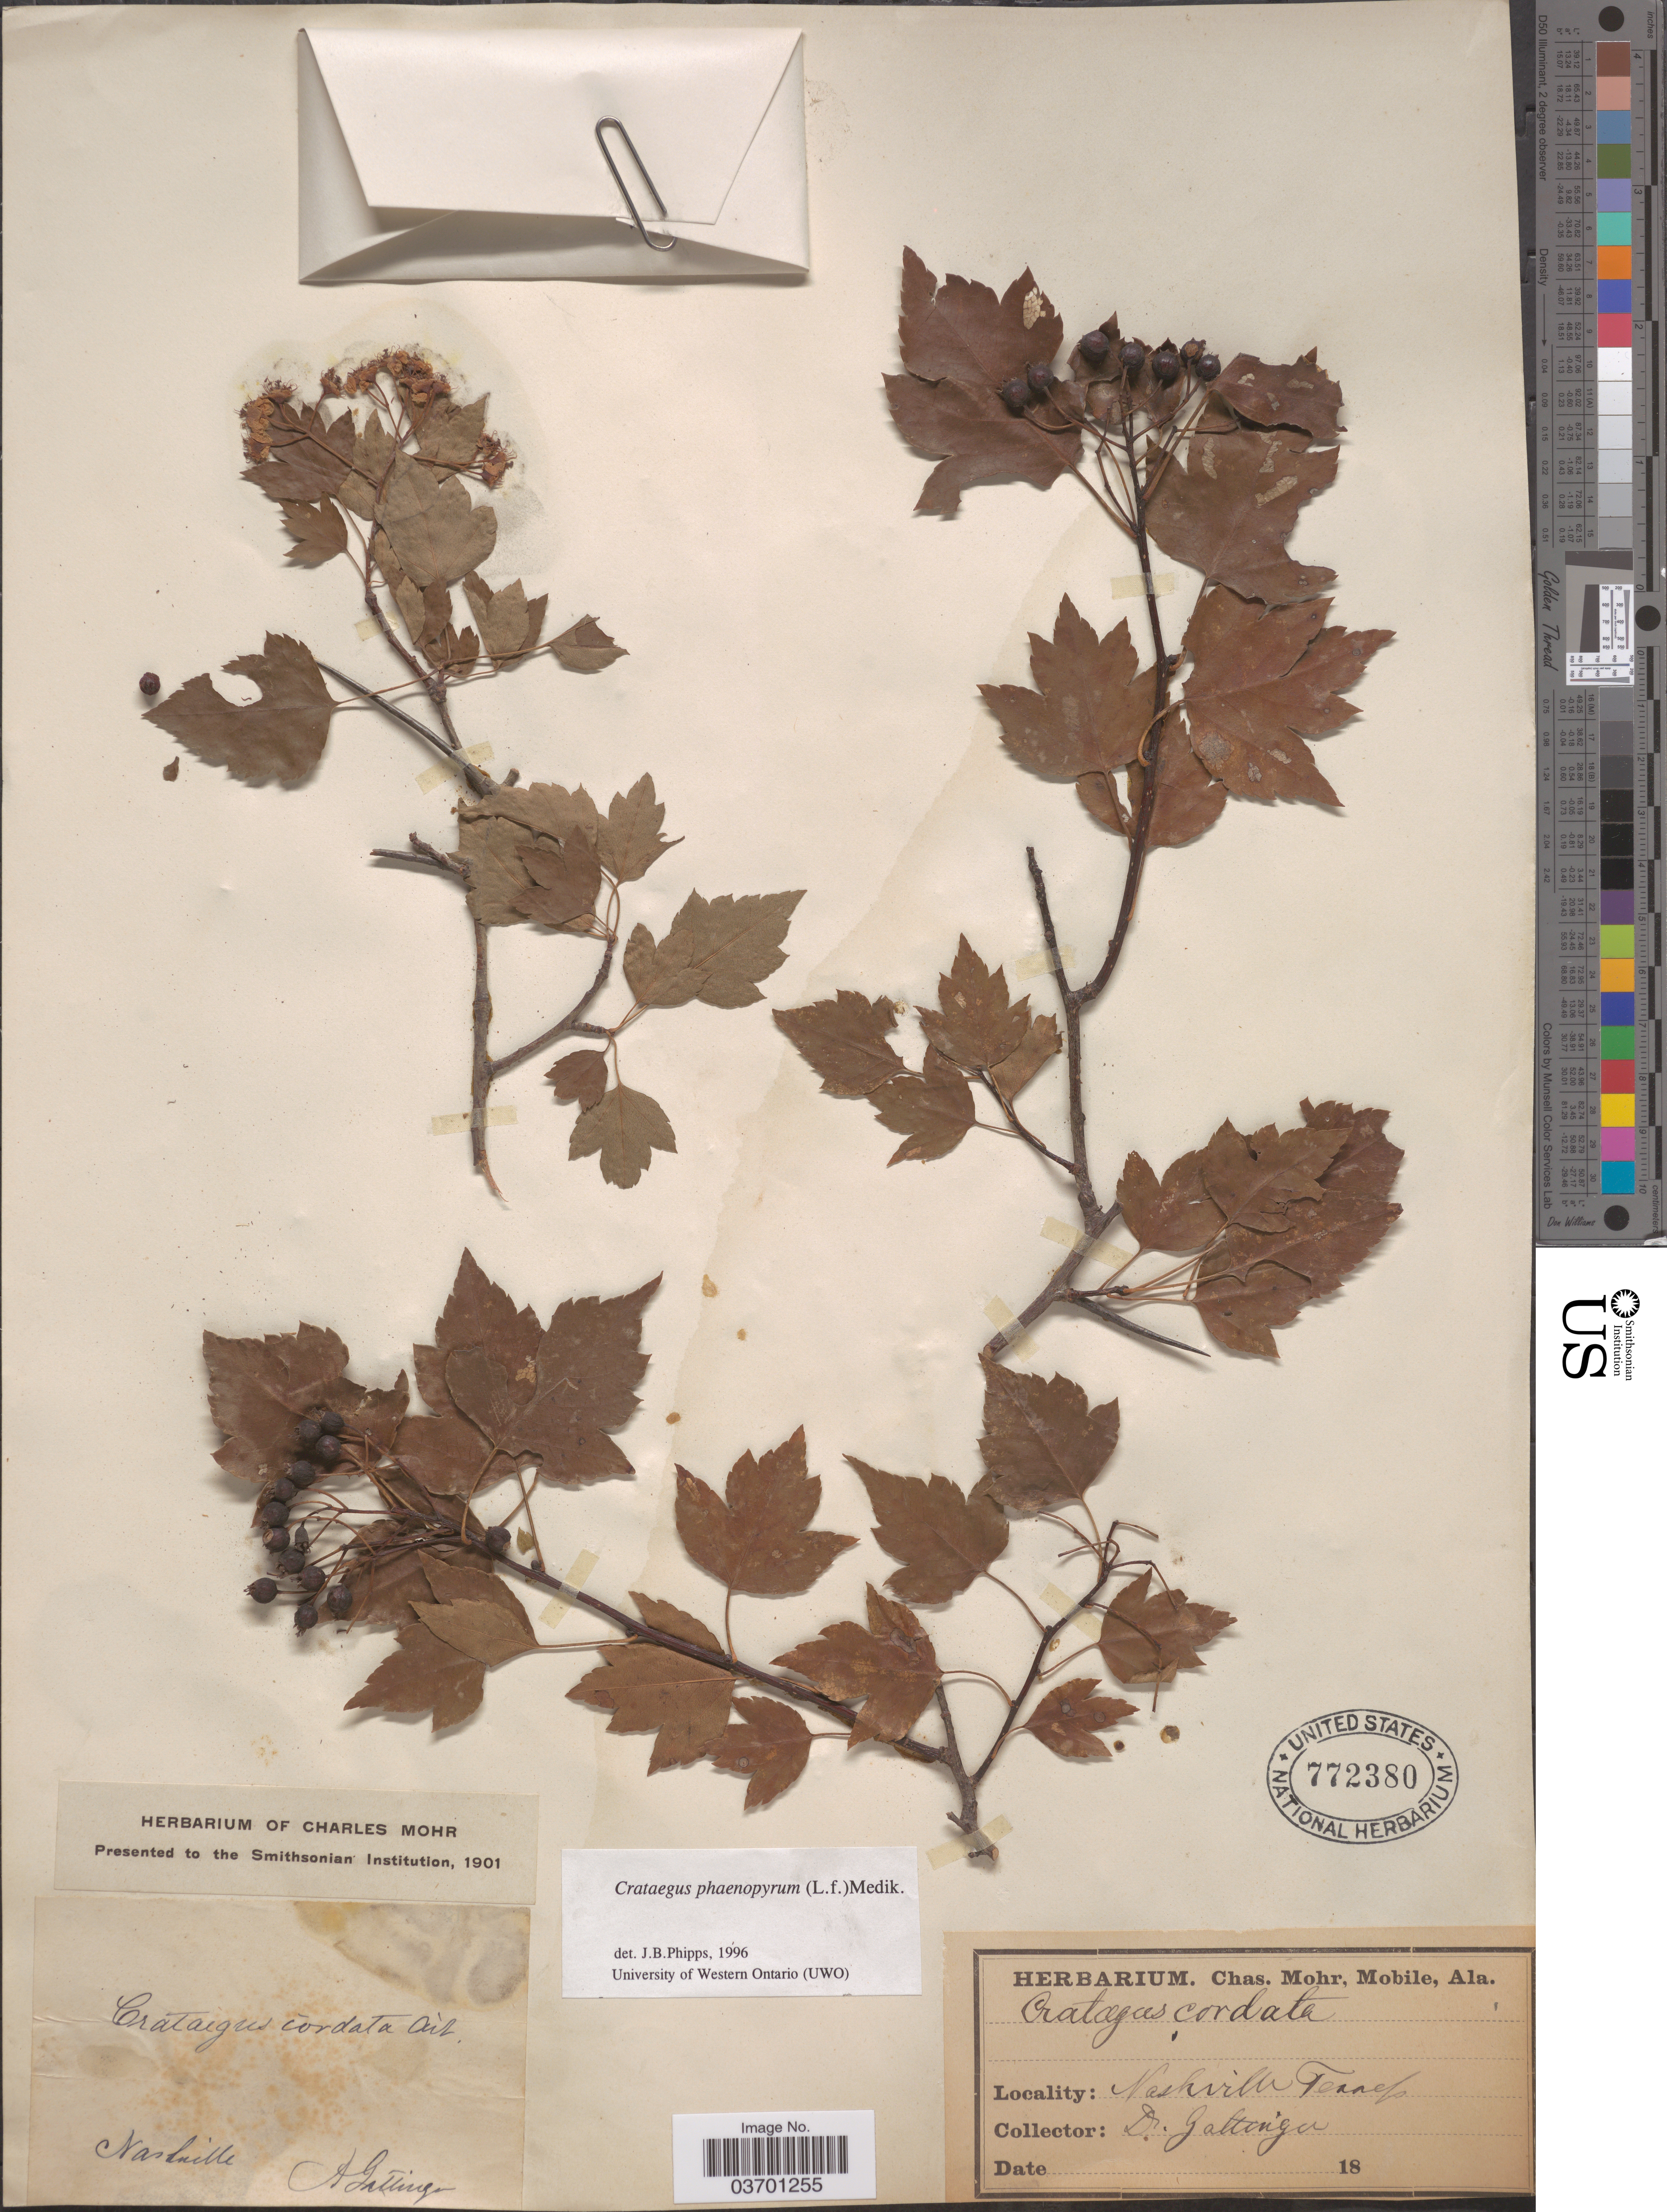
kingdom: Plantae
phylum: Tracheophyta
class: Magnoliopsida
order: Rosales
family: Rosaceae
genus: Crataegus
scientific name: Crataegus phaenopyrum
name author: (L. f.) Medik.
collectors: A. Gattinger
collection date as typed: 18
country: United States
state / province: Tennessee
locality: Nashville.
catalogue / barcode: US 772380